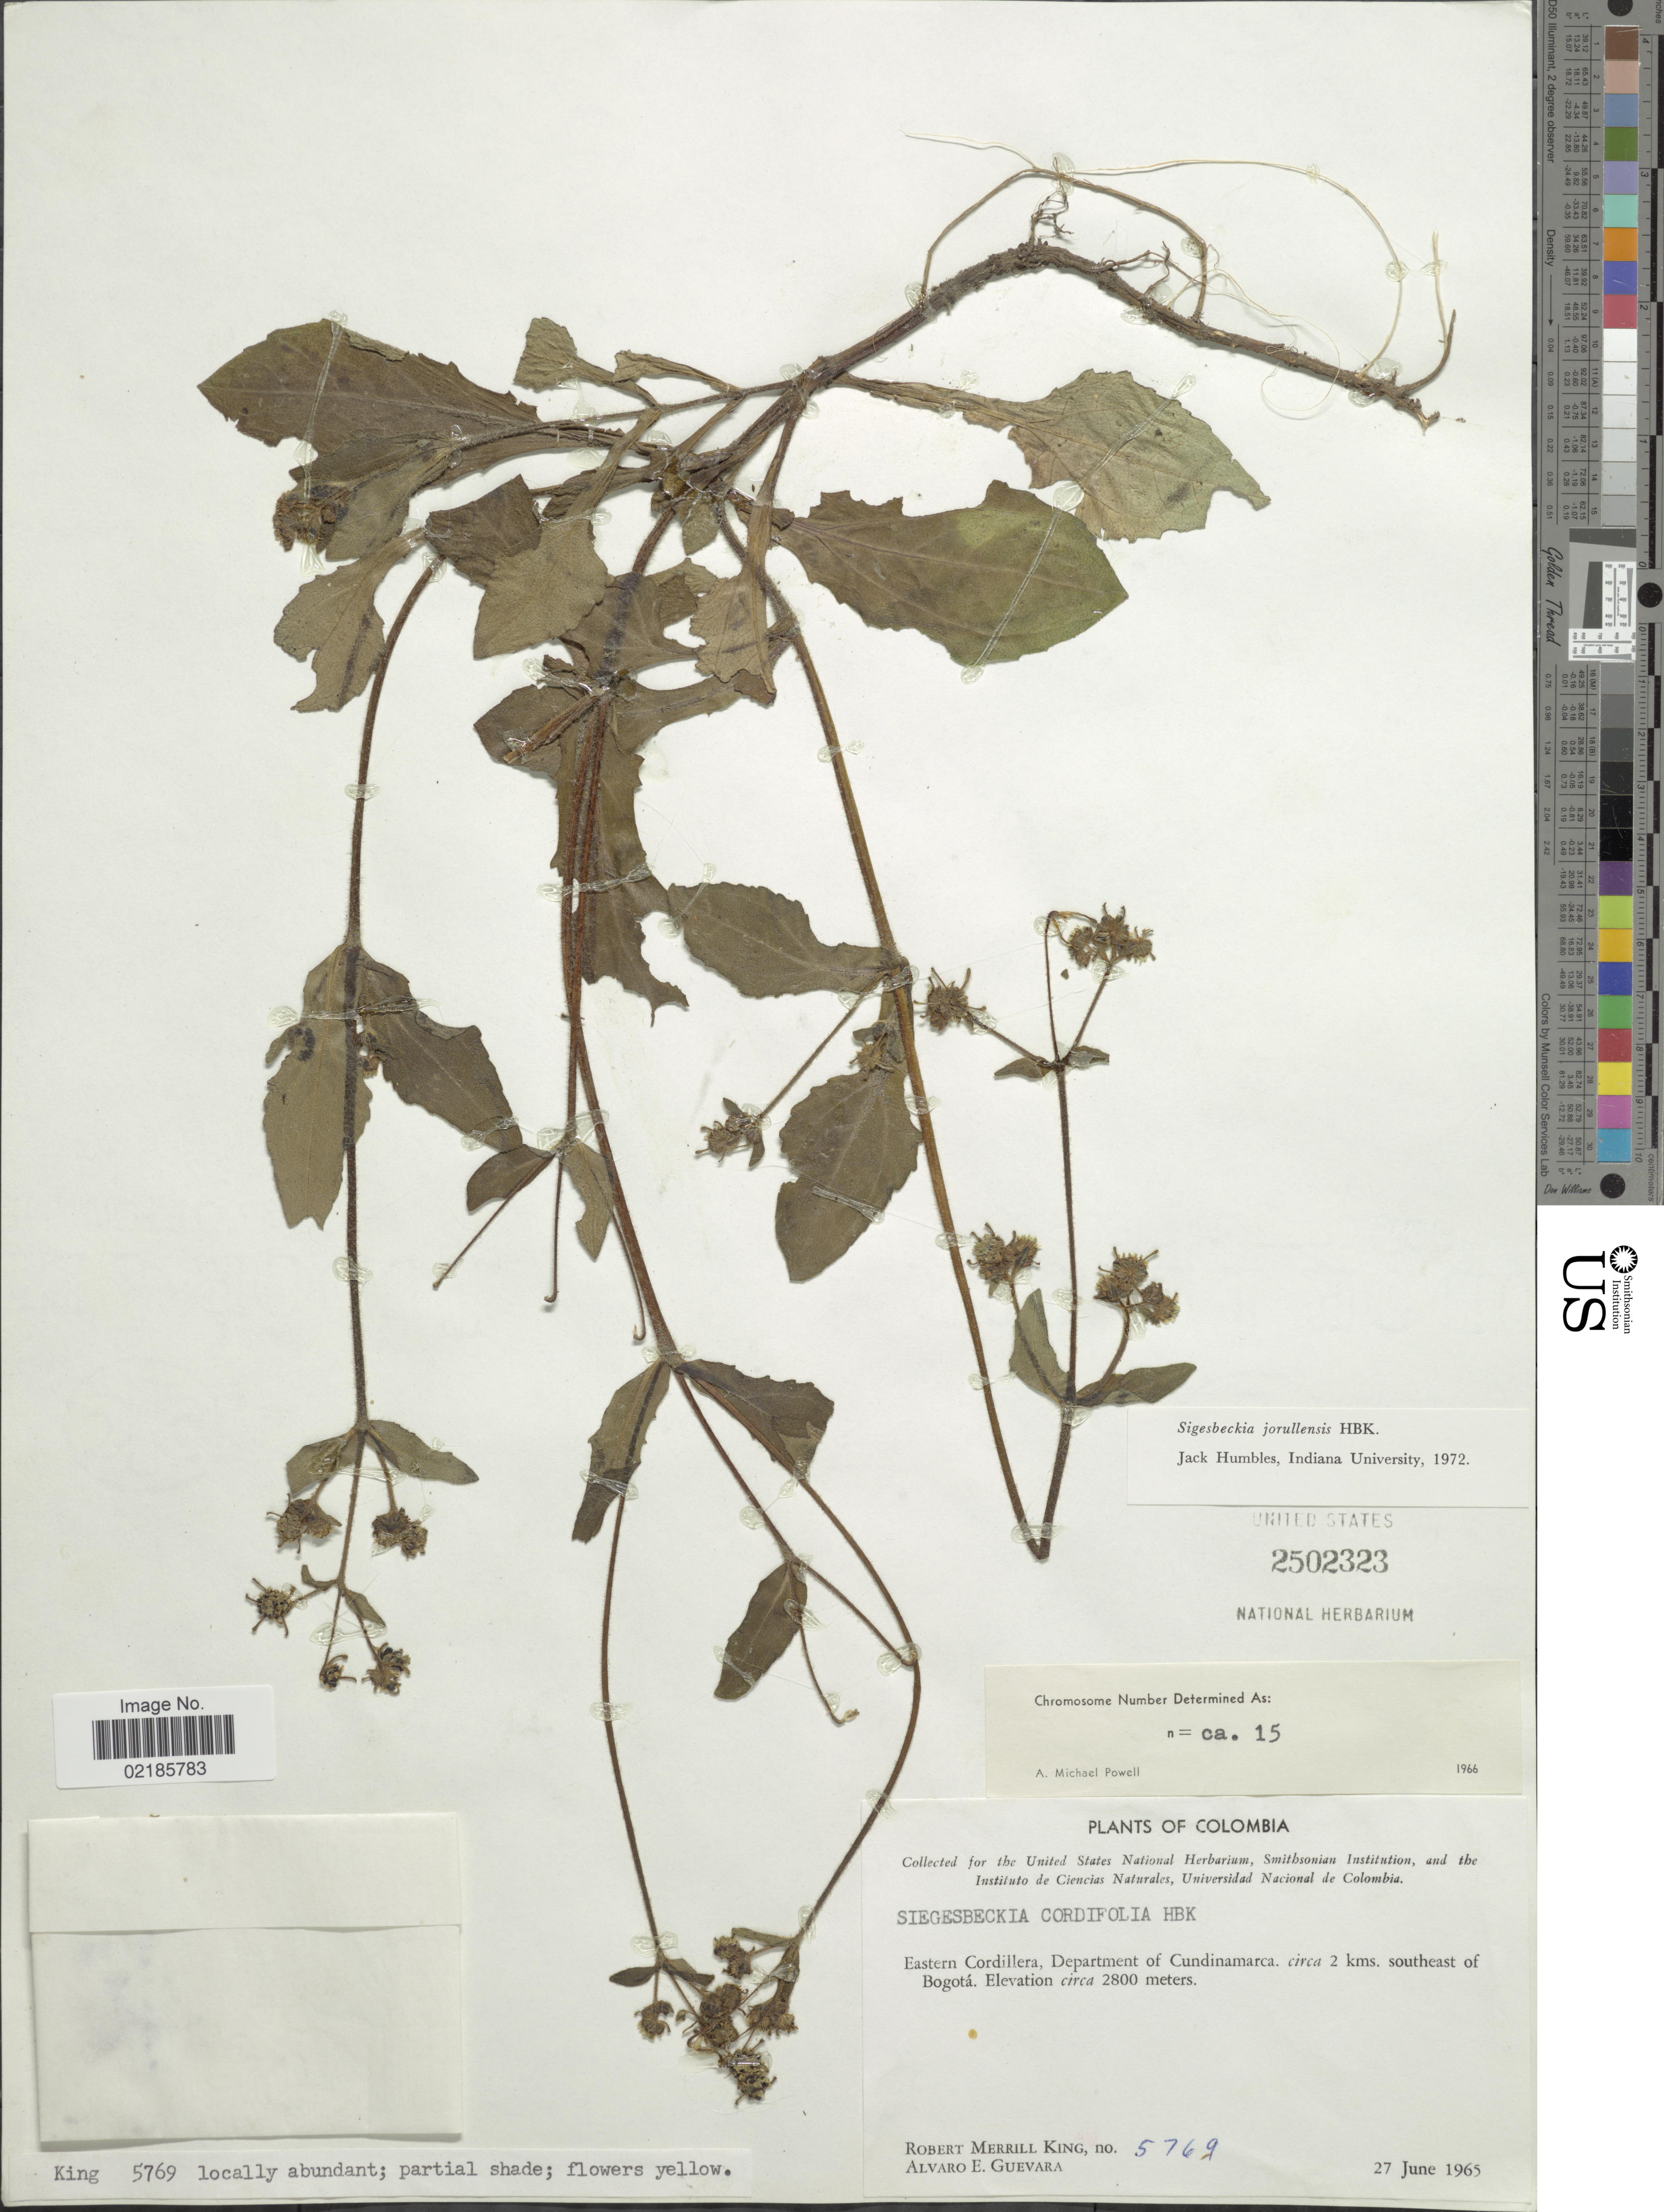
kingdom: Plantae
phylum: Tracheophyta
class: Magnoliopsida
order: Asterales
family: Asteraceae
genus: Sigesbeckia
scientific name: Sigesbeckia jorullensis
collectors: R. M. King & A. E. Guevara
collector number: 5769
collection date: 1965-06-27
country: Colombia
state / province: Cundinamarca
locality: Eastern Cordillera, circa 2 kms. southeast of Bogotá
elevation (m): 2800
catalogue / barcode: US 2502323